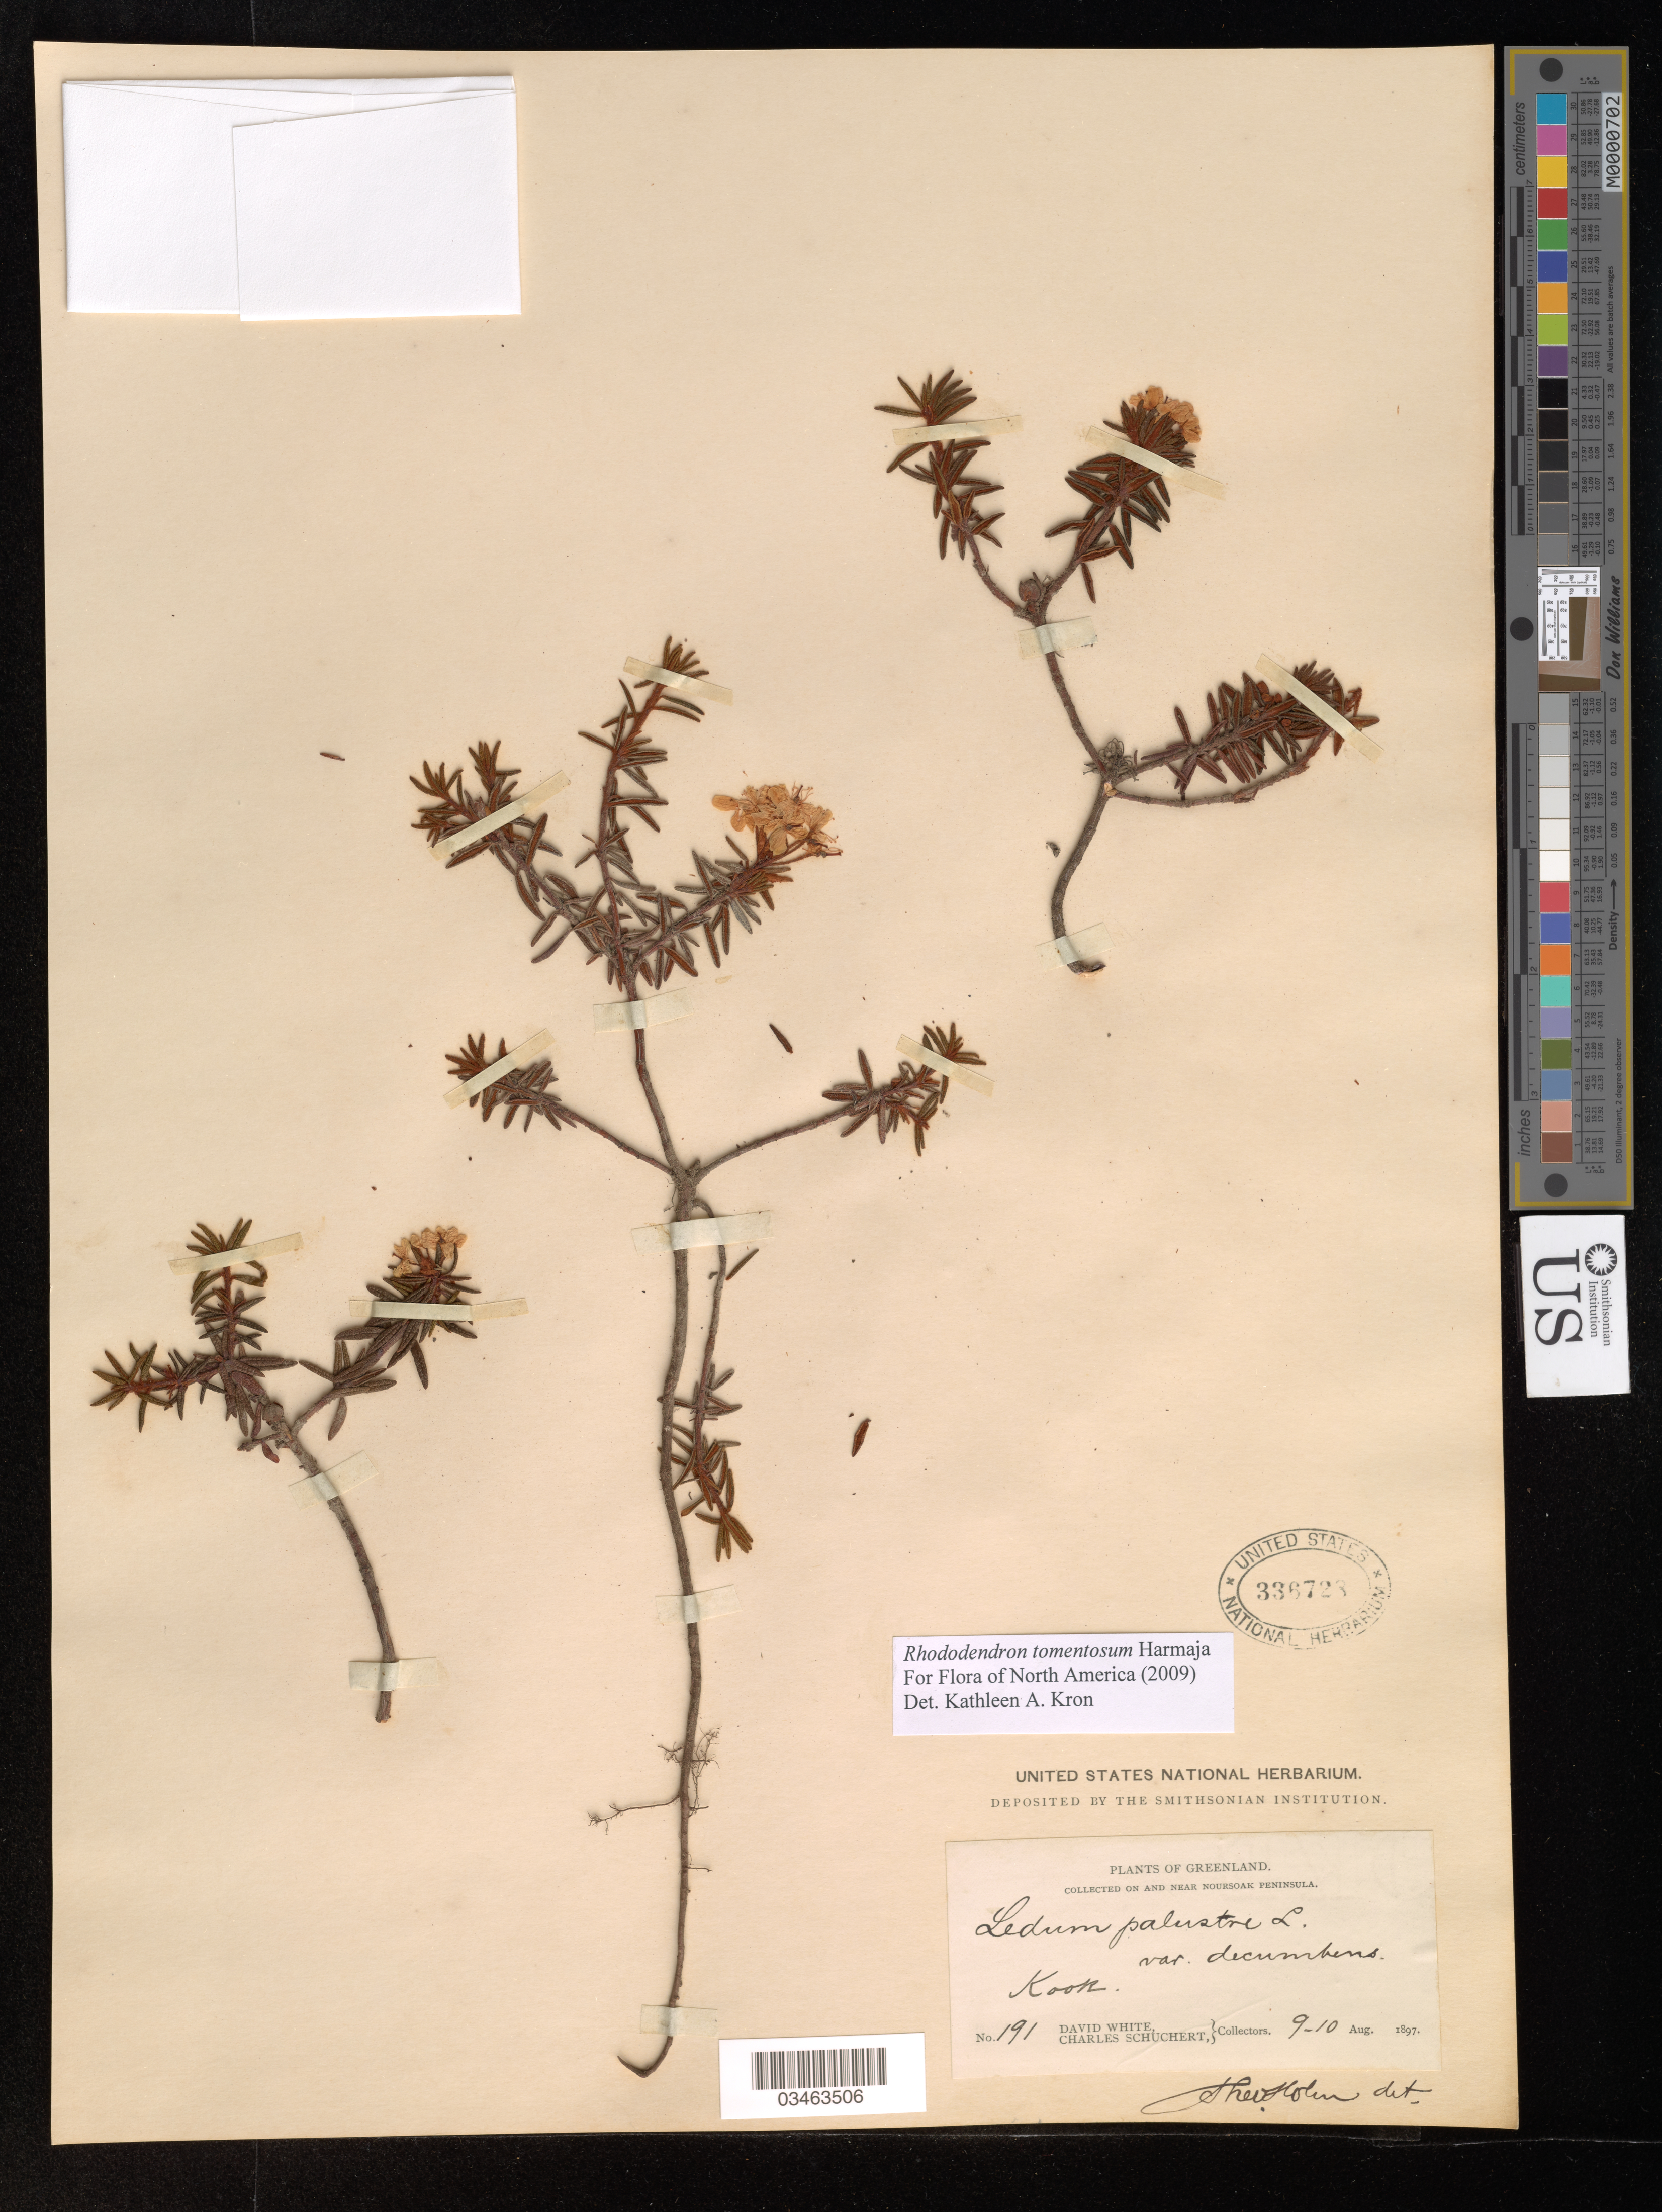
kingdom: Plantae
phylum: Tracheophyta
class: Magnoliopsida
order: Ericales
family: Ericaceae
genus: Rhododendron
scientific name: Rhododendron tomentosum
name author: Harmaja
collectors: D. White & C. Schuchert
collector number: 191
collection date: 1897-08-09/1897-08-10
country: Greenland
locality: Koor.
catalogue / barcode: US 336728